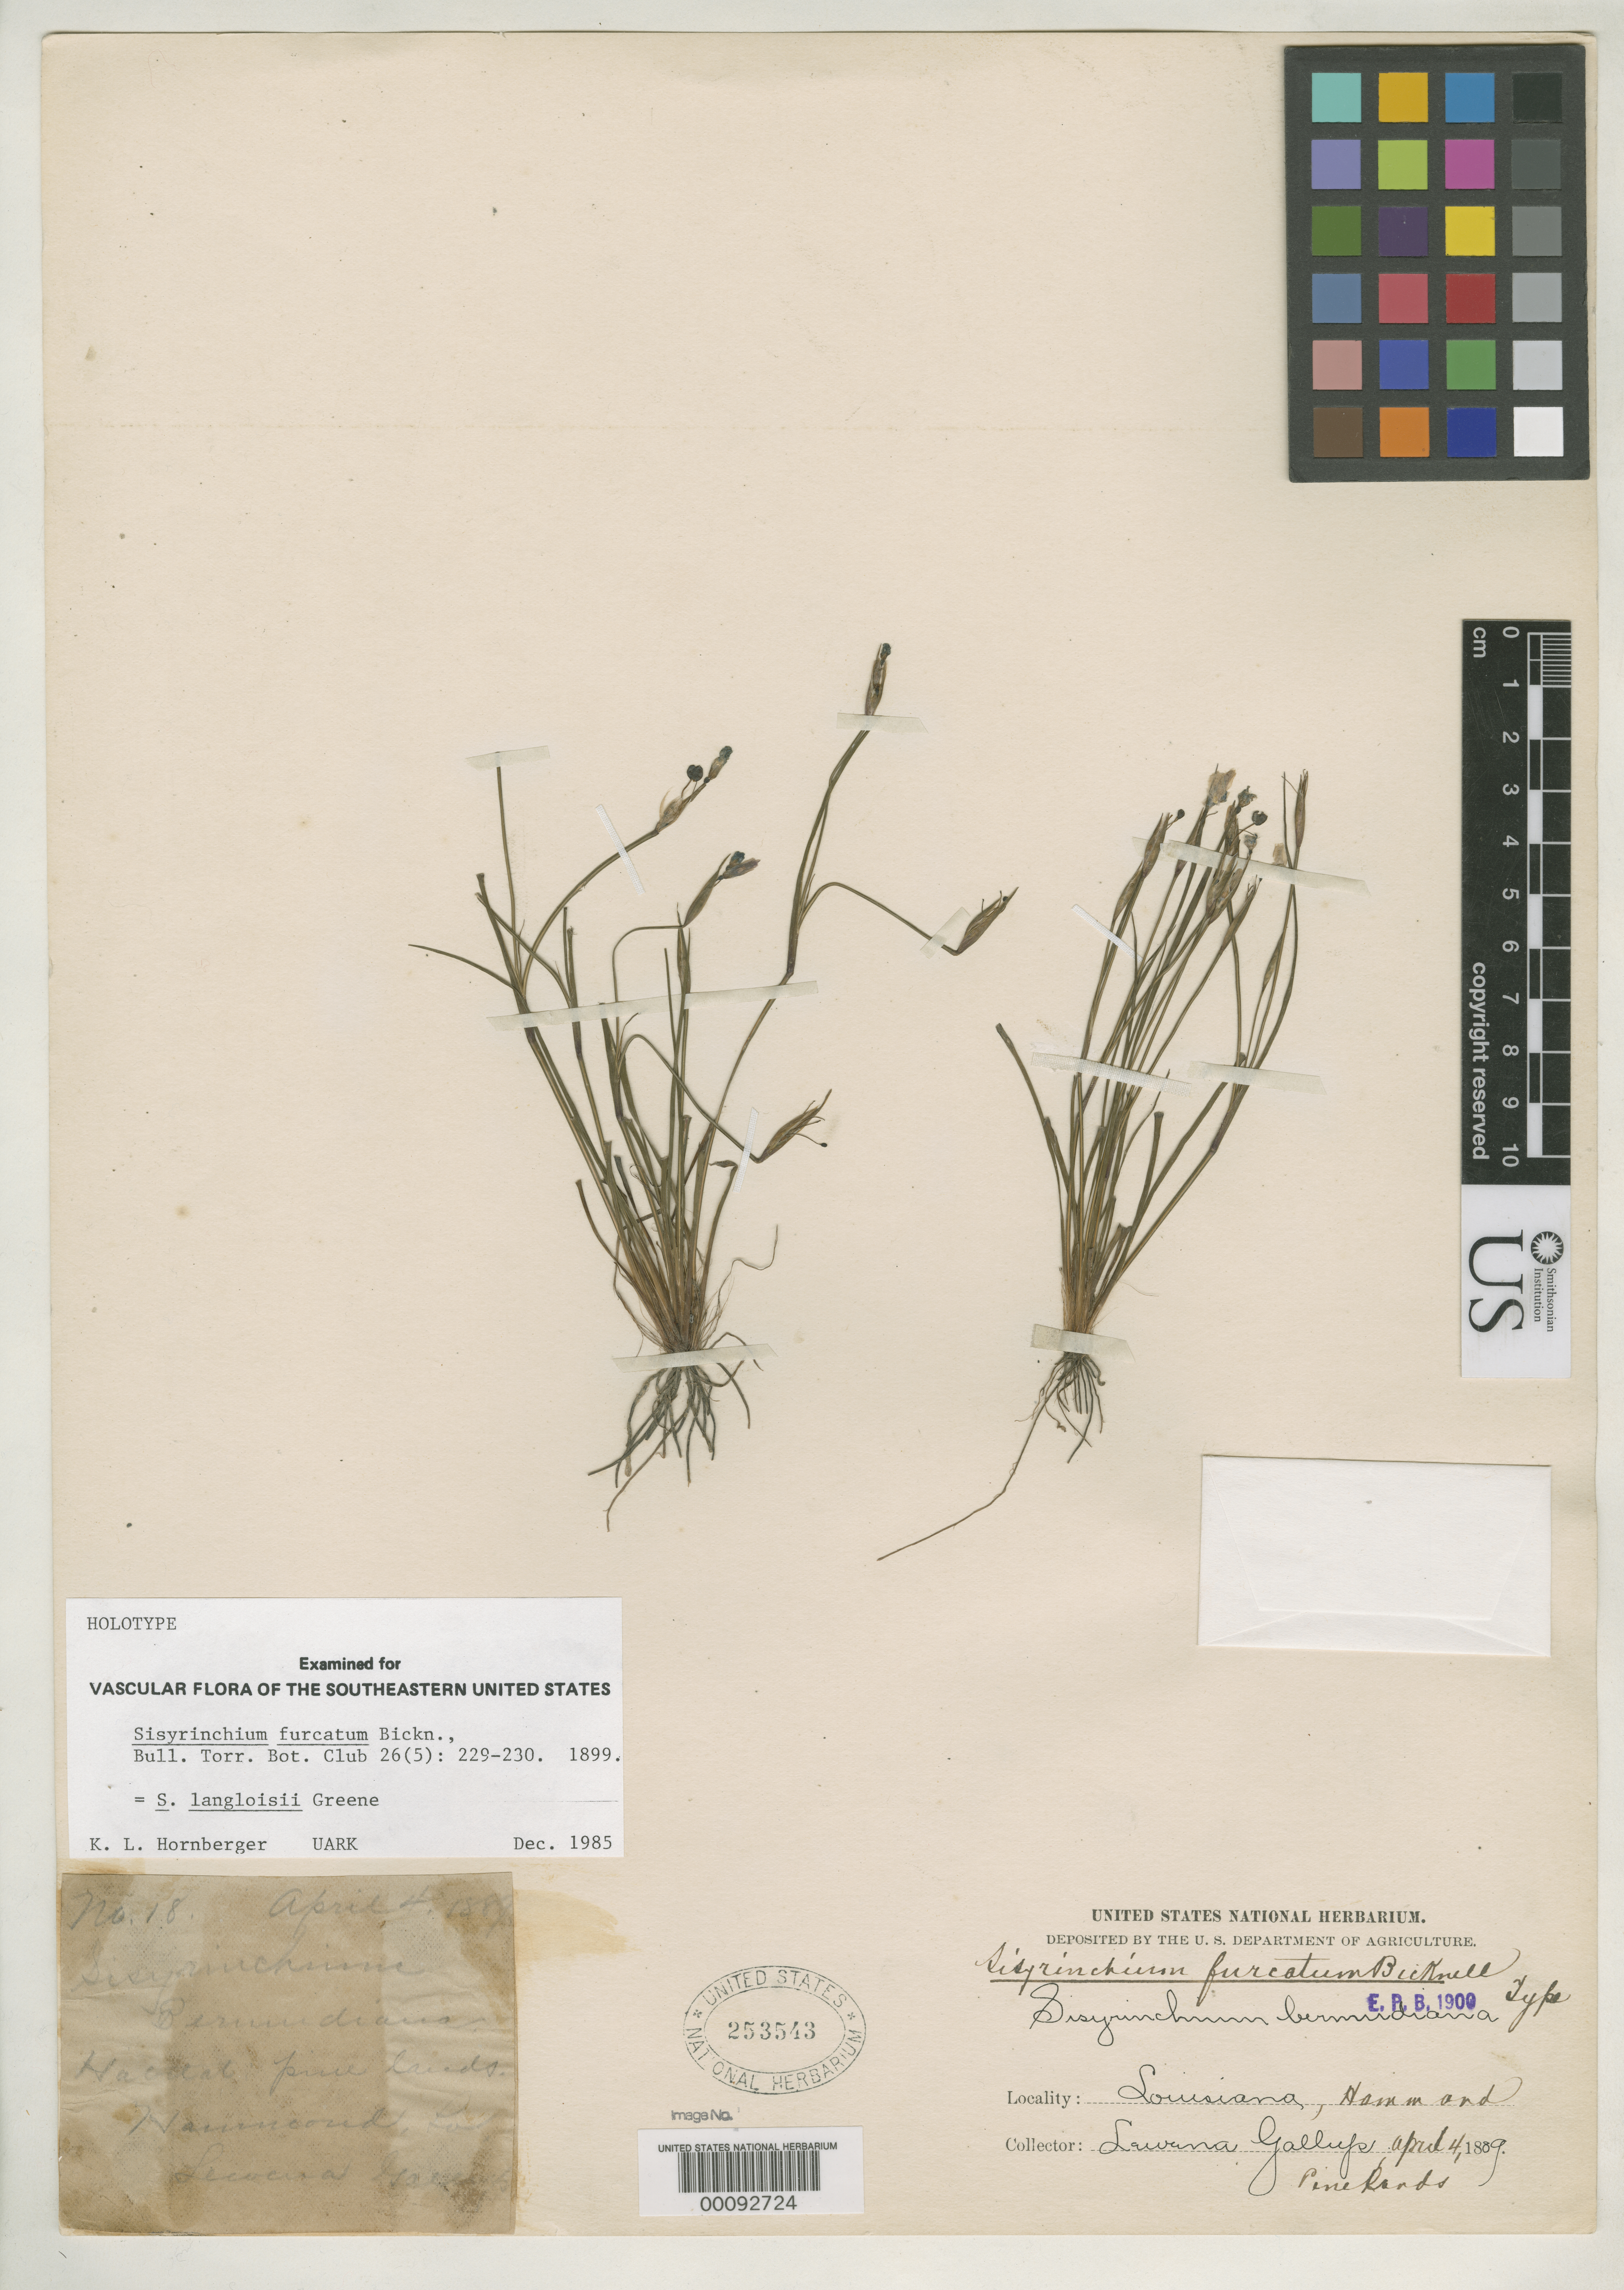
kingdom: Plantae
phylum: Tracheophyta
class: Liliopsida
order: Asparagales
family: Iridaceae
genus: Sisyrinchium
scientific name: Sisyrinchium fuscatum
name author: E.P. Bicknell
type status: Holotype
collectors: L. Gallup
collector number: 18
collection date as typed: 04 Apr 1889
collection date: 1889-04-04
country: United States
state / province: Louisiana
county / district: Tangipahoa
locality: Hammond.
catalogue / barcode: US 253543